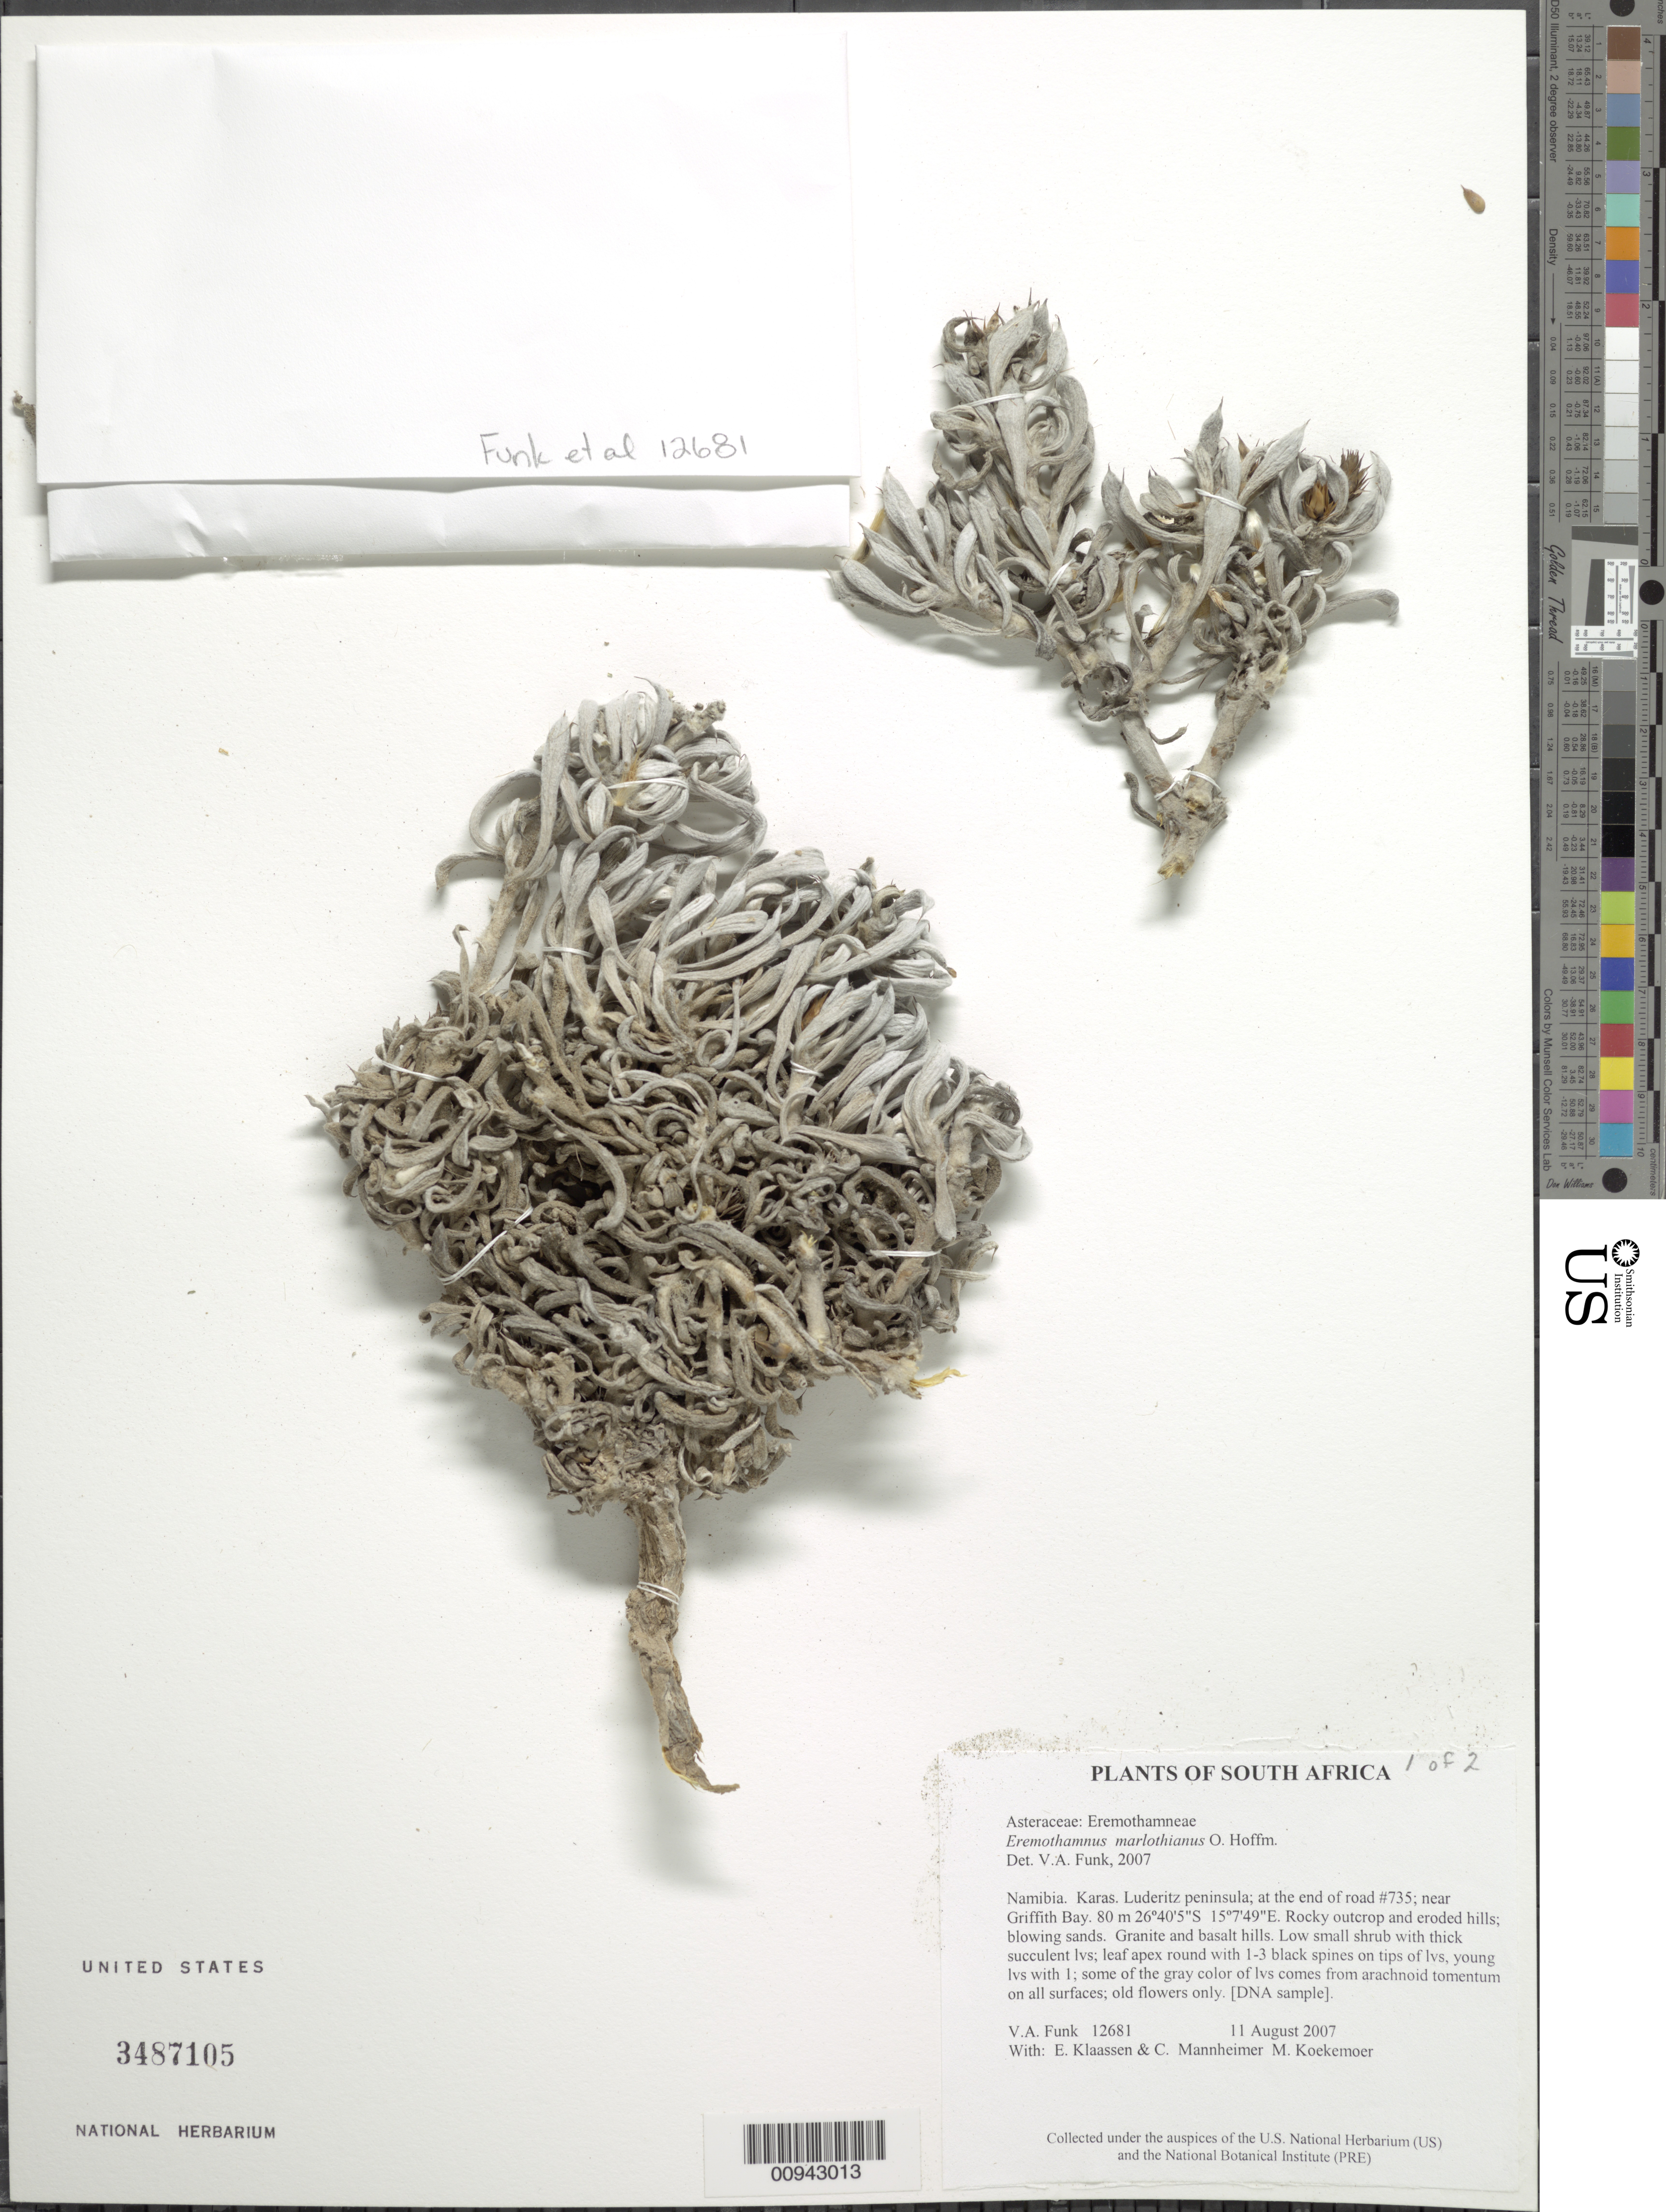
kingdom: Plantae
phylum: Tracheophyta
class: Magnoliopsida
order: Asterales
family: Asteraceae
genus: Eremothamnus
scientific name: Eremothamnus marlothianus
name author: O. Hoffm.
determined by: Funk, Vicki A., (BOT), Smithsonian Institution - National Museum of Natural History (UNITED STATES)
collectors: V. Funk, M. Koekemoer, E. S. Klaassen & C. A. Mannheimer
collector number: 12681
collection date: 2007-08-11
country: Namibia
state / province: Karas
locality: Luderitz peninsula; at the end of road #735; near Griffith Bay.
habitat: Rocky outcrop and eroded hills; blowing sands. Granite and basalt hills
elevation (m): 80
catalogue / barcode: US 3487105